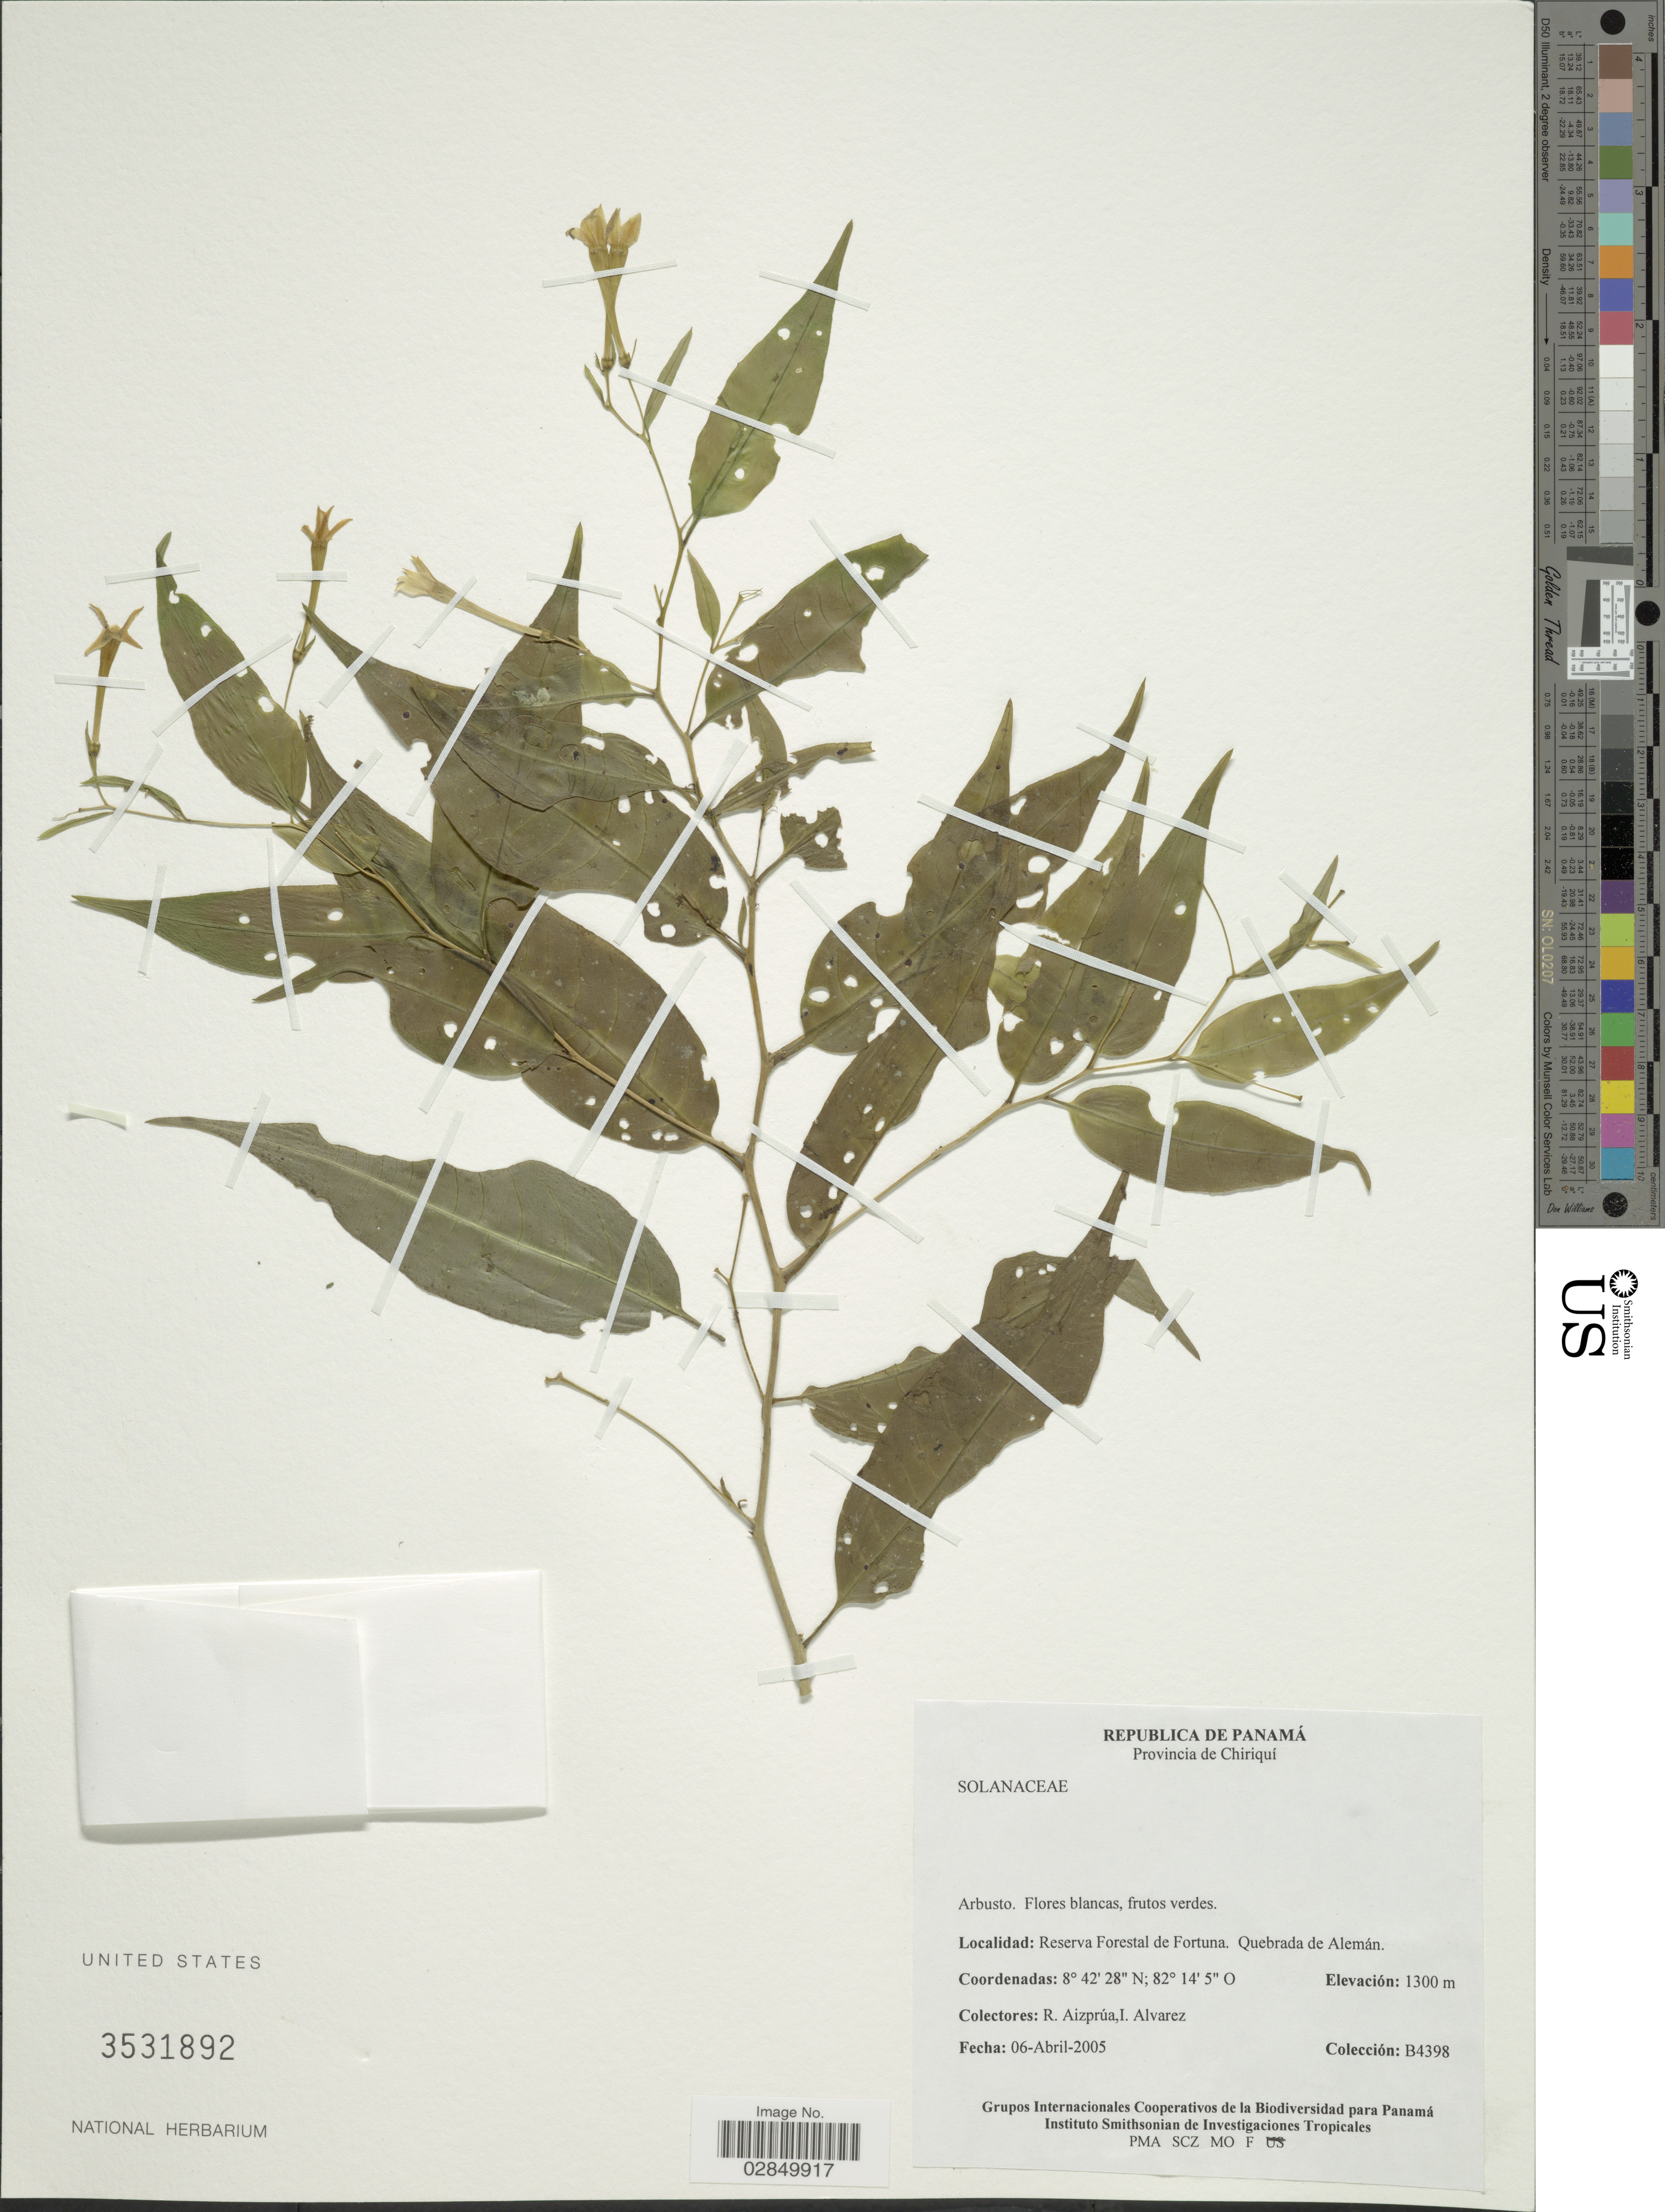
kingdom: Plantae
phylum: Tracheophyta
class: Magnoliopsida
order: Solanales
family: Solanaceae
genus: Cestrum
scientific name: Cestrum sp.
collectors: R. Aizpua & I. Alvarez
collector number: B4398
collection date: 2005-04-06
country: Panama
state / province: Chiriqui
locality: Reserva Forestal de Fortuna. Quebrada de Alemán.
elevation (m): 1300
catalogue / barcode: US 3531892